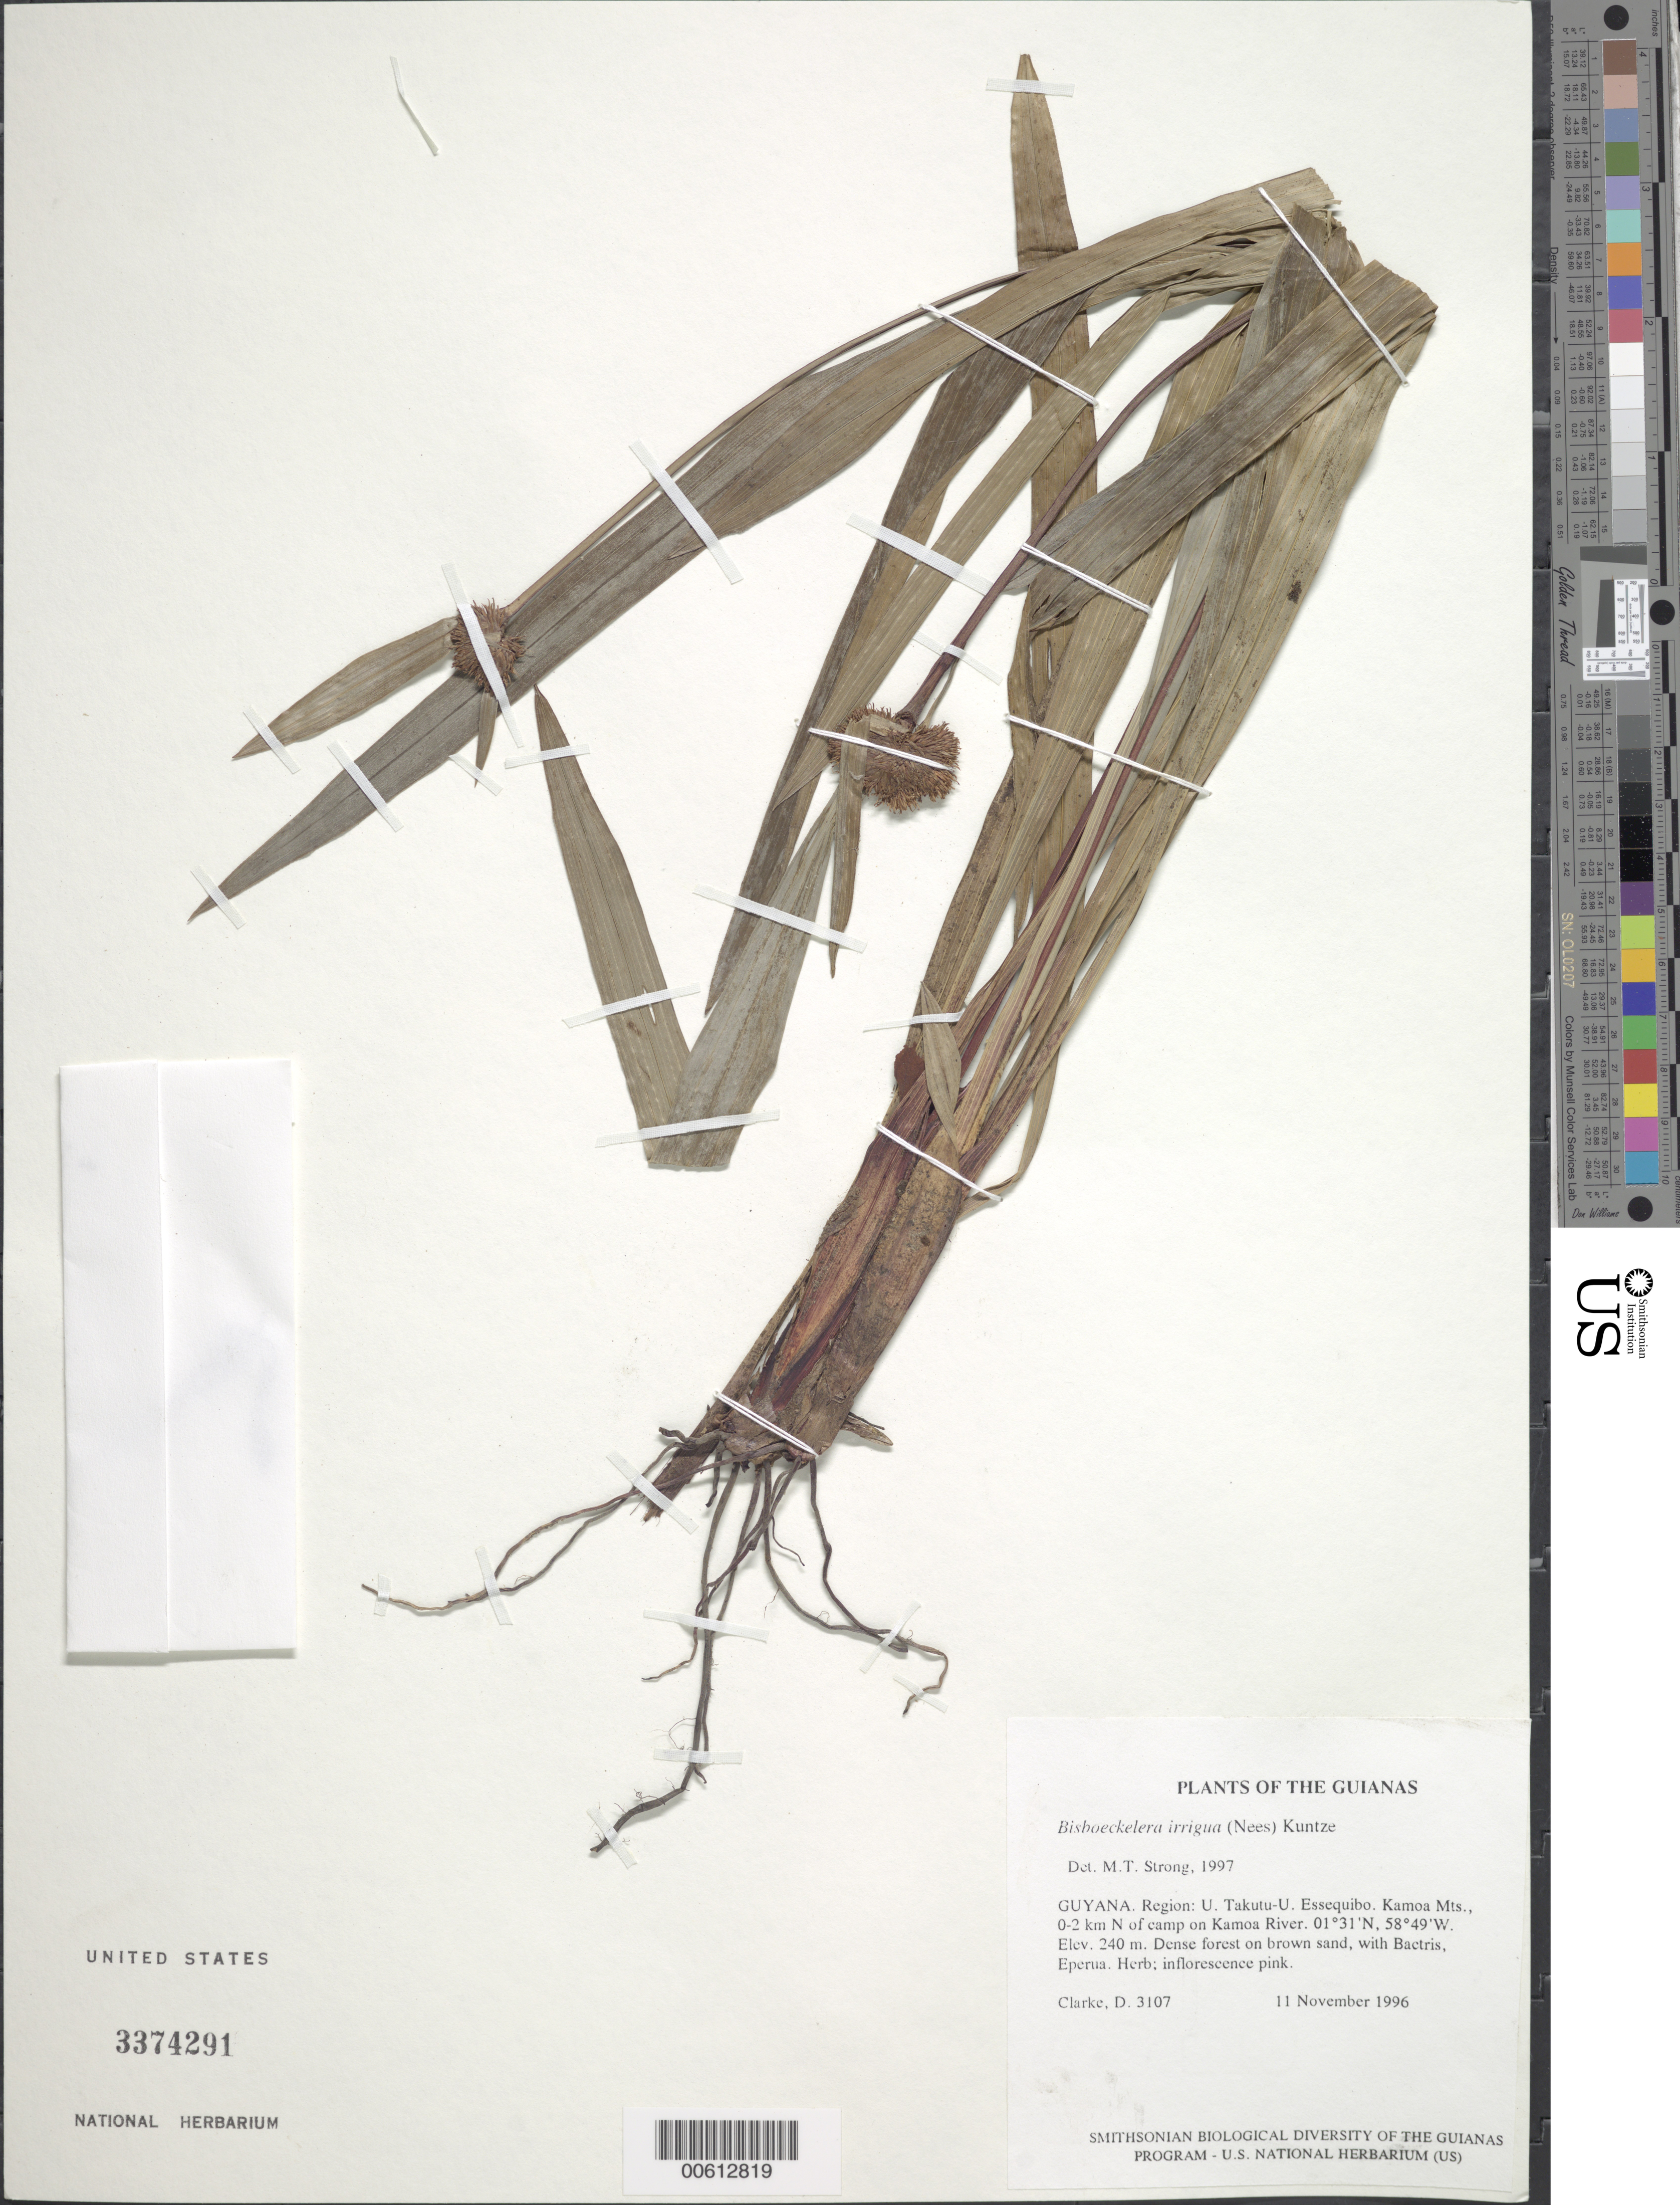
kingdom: Plantae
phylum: Tracheophyta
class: Liliopsida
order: Poales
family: Cyperaceae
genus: Bisboeckelera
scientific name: Bisboeckelera irrigua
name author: (Nees) Kuntze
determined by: Strong, M. T., (US), Smithsonian Institution - National Museum of Natural History (UNITED STATES)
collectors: H. D. Clarke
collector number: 3107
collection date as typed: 11 November 1996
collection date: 1996-11-11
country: Guyana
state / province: U. Takutu-U. Essequibo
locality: Kamoa Mts., 0-2 km N of camp on Kamoa River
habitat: Dense forest on brown sand, with Bactris, Eperua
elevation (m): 240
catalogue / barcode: US 3374291